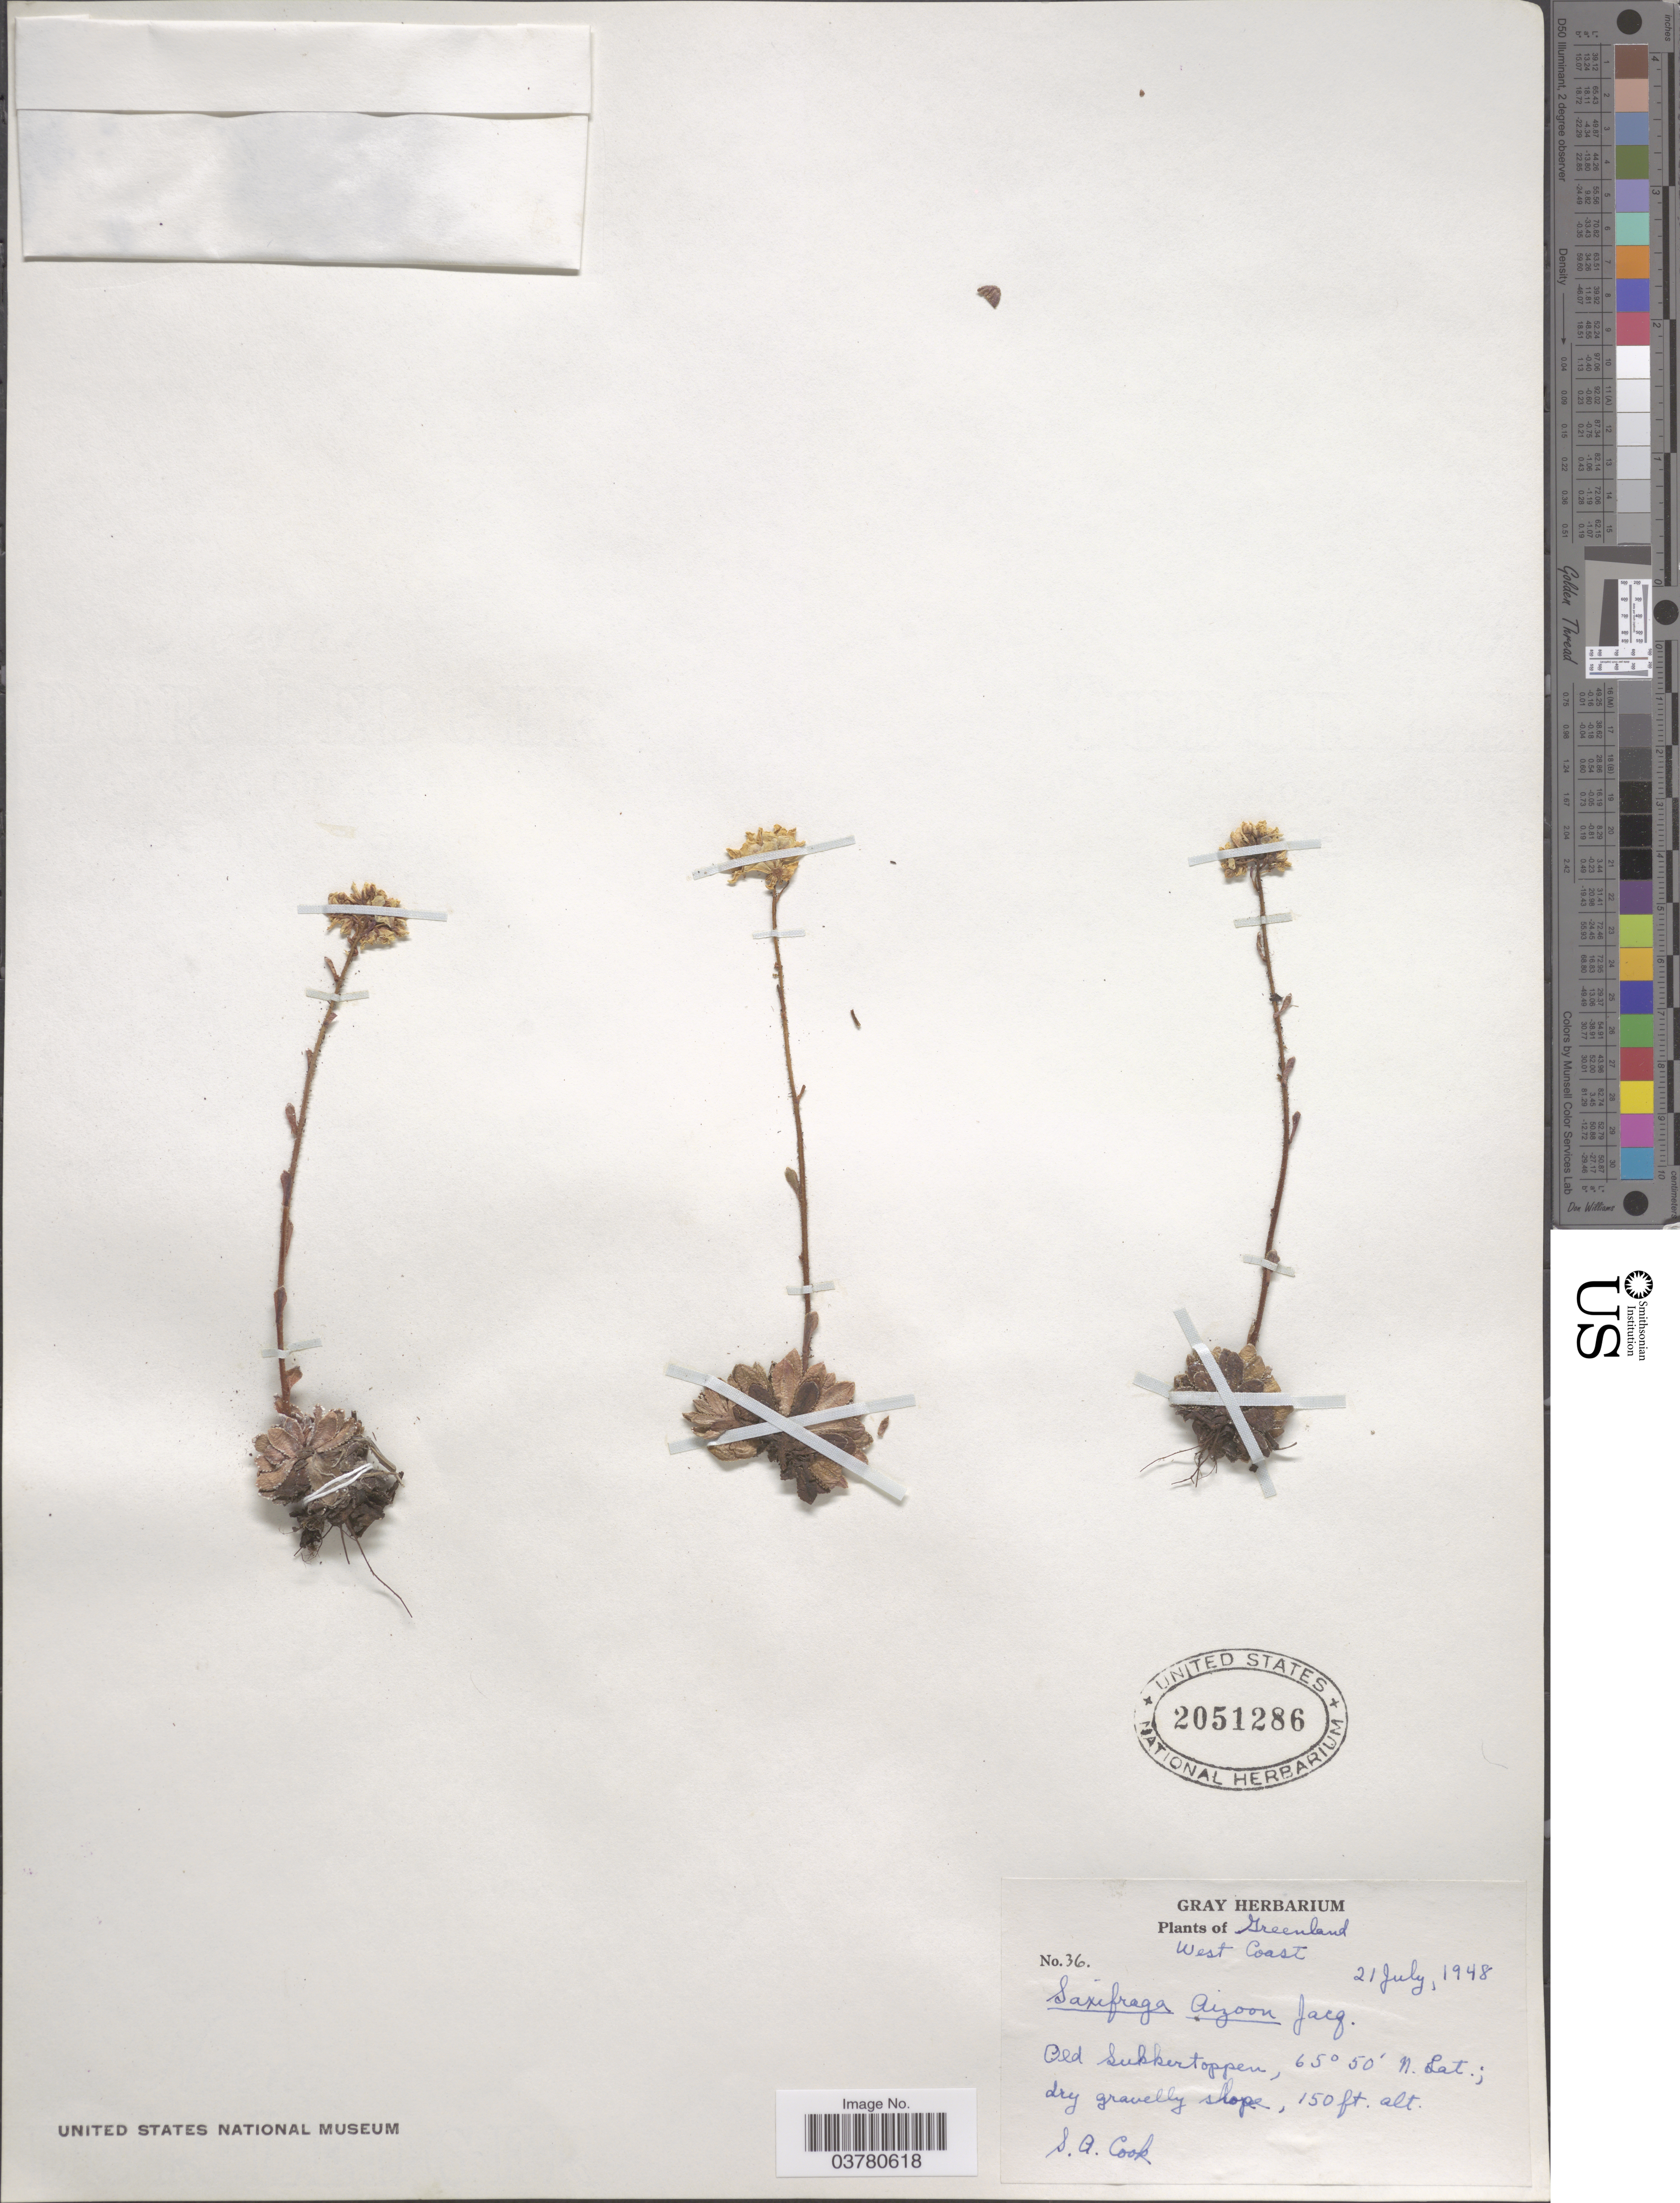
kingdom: Plantae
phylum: Tracheophyta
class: Magnoliopsida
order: Saxifragales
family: Saxifragaceae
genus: Saxifraga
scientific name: Saxifraga paniculata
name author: Mill.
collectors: S. A. Cook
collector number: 36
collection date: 1948-07-21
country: Greenland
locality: West Coast. Old Sukkertoppen.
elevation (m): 46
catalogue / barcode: US 2051286